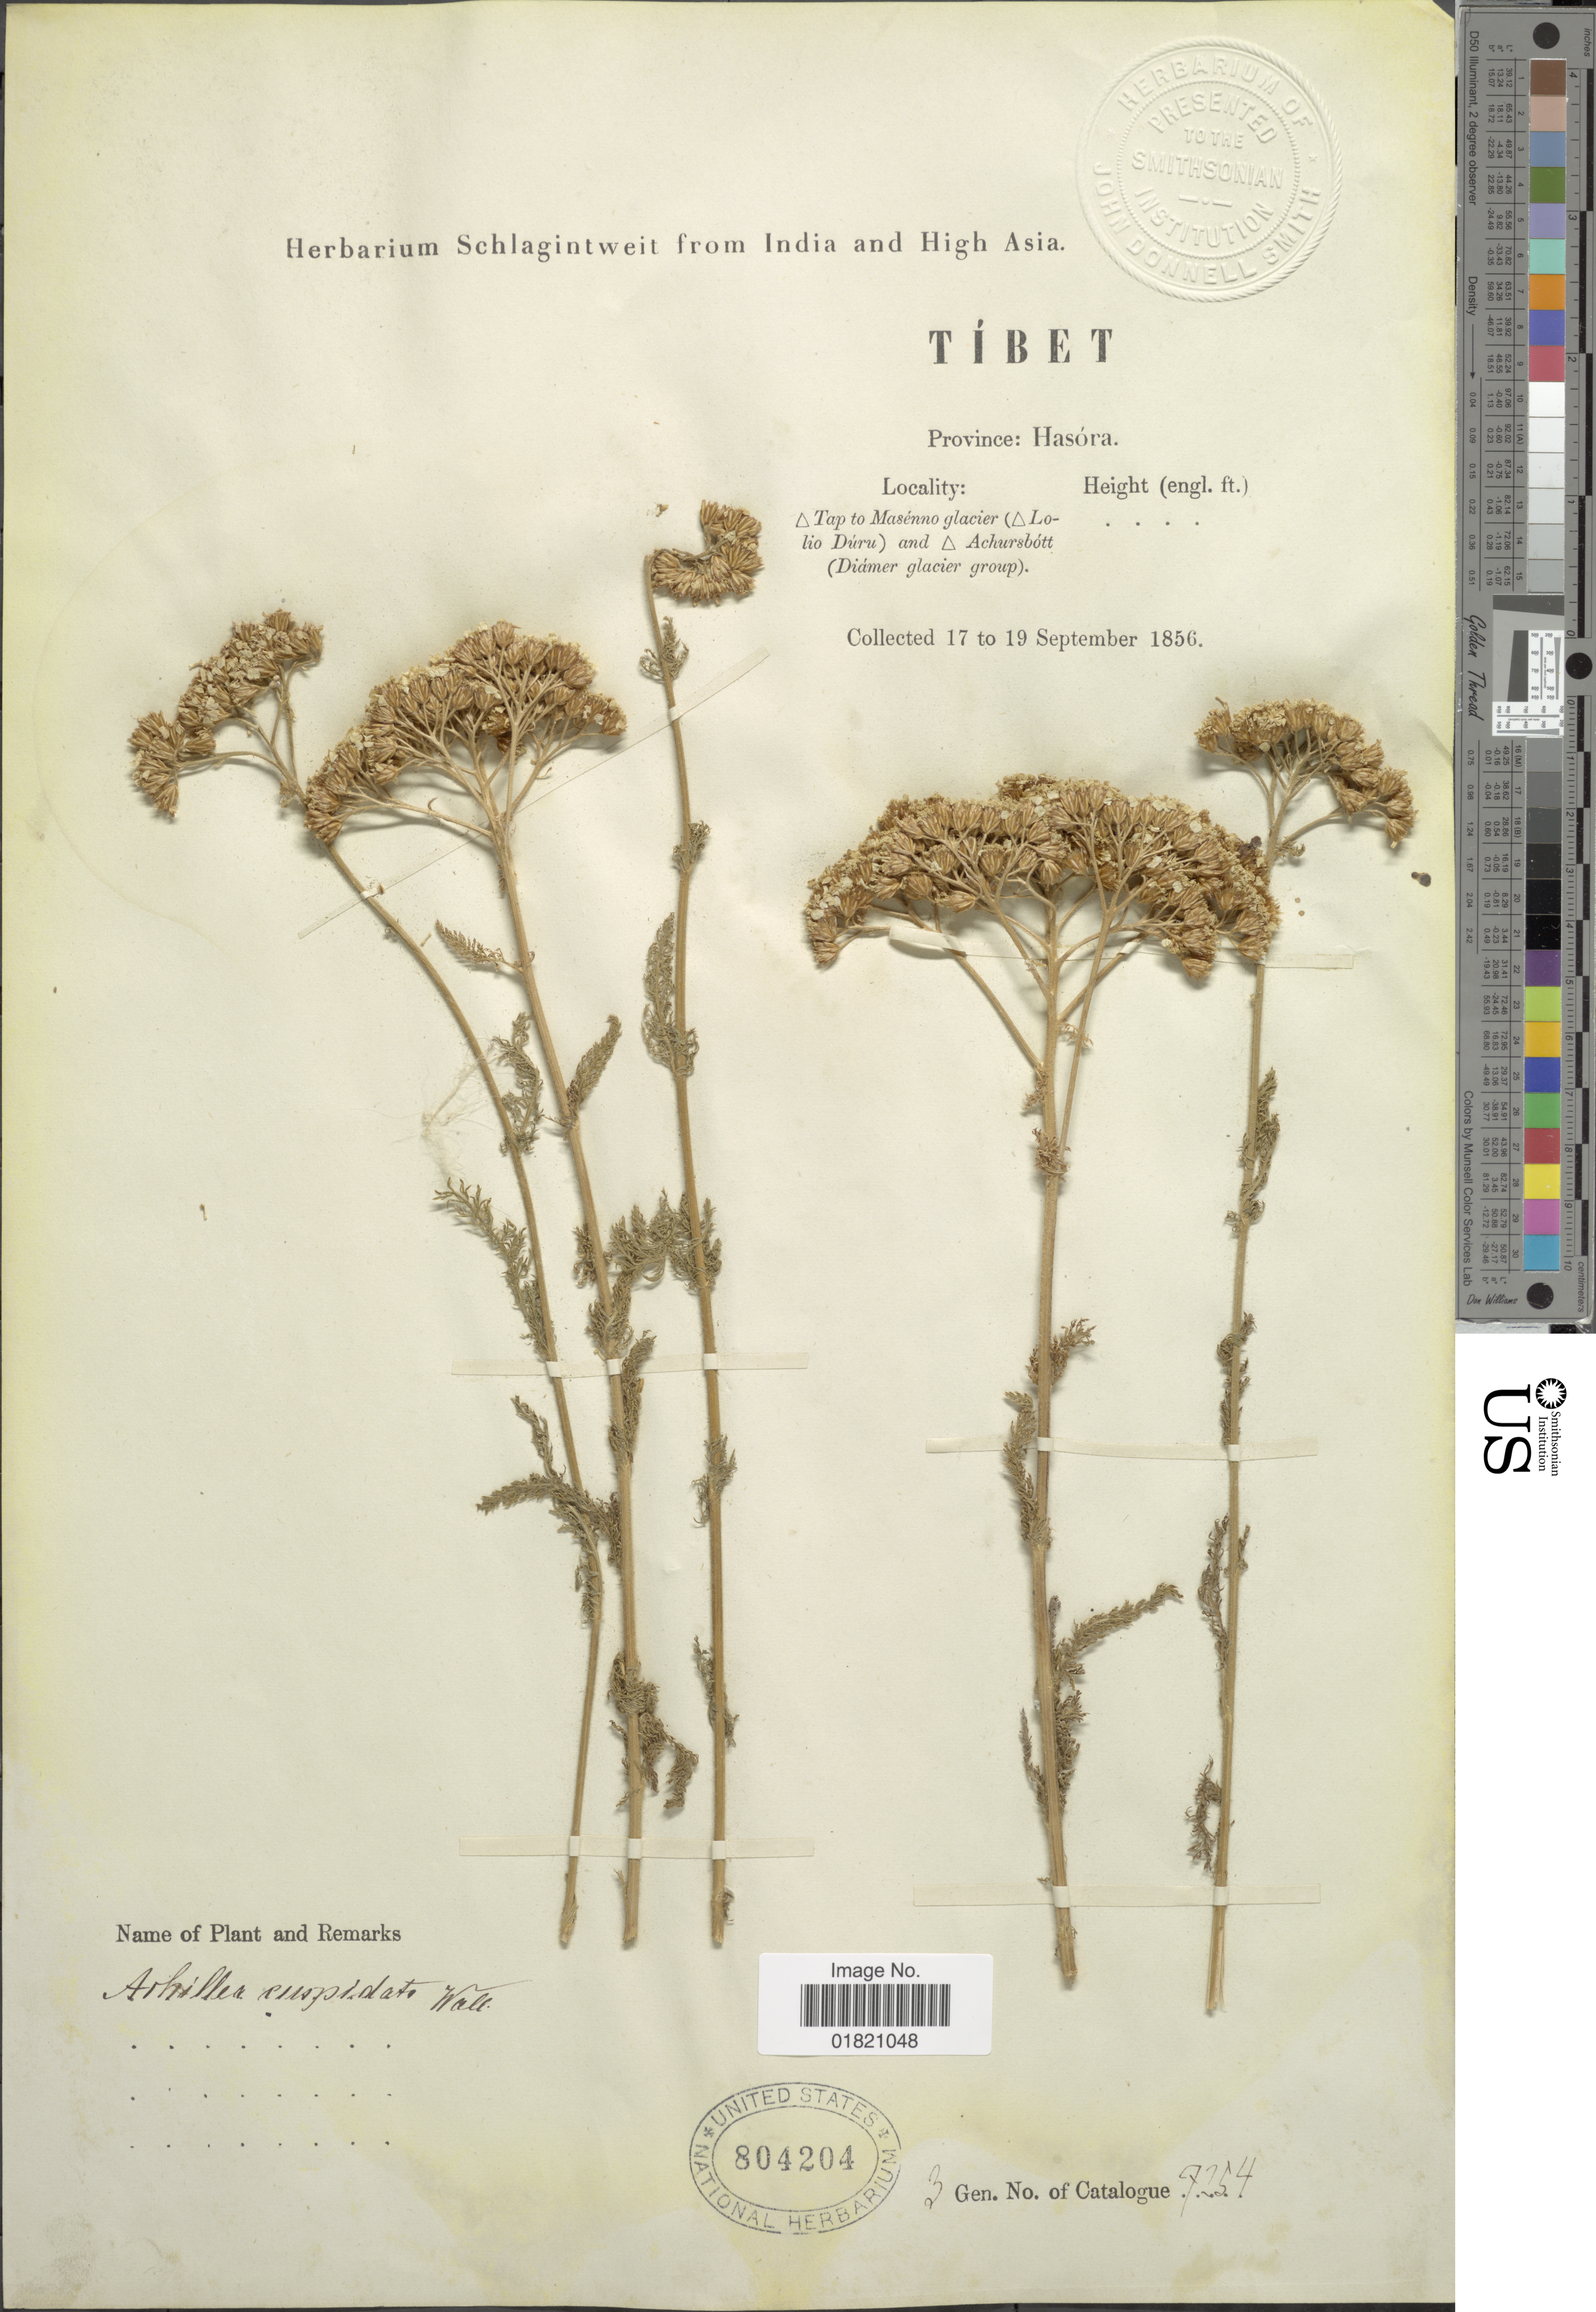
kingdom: Plantae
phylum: Tracheophyta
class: Magnoliopsida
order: Asterales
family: Asteraceae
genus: Achillea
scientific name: Achillea cuspidata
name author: Wall.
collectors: ex herb. Schlagintweit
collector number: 3?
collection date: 1856-09-17/1856-09-19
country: China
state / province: Xizang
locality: Tíbet. Province: Hasóra. Tap to Masénno glacier (Lolio Dúru) and Achursbótt (Diámer glacier group)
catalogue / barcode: US 804204